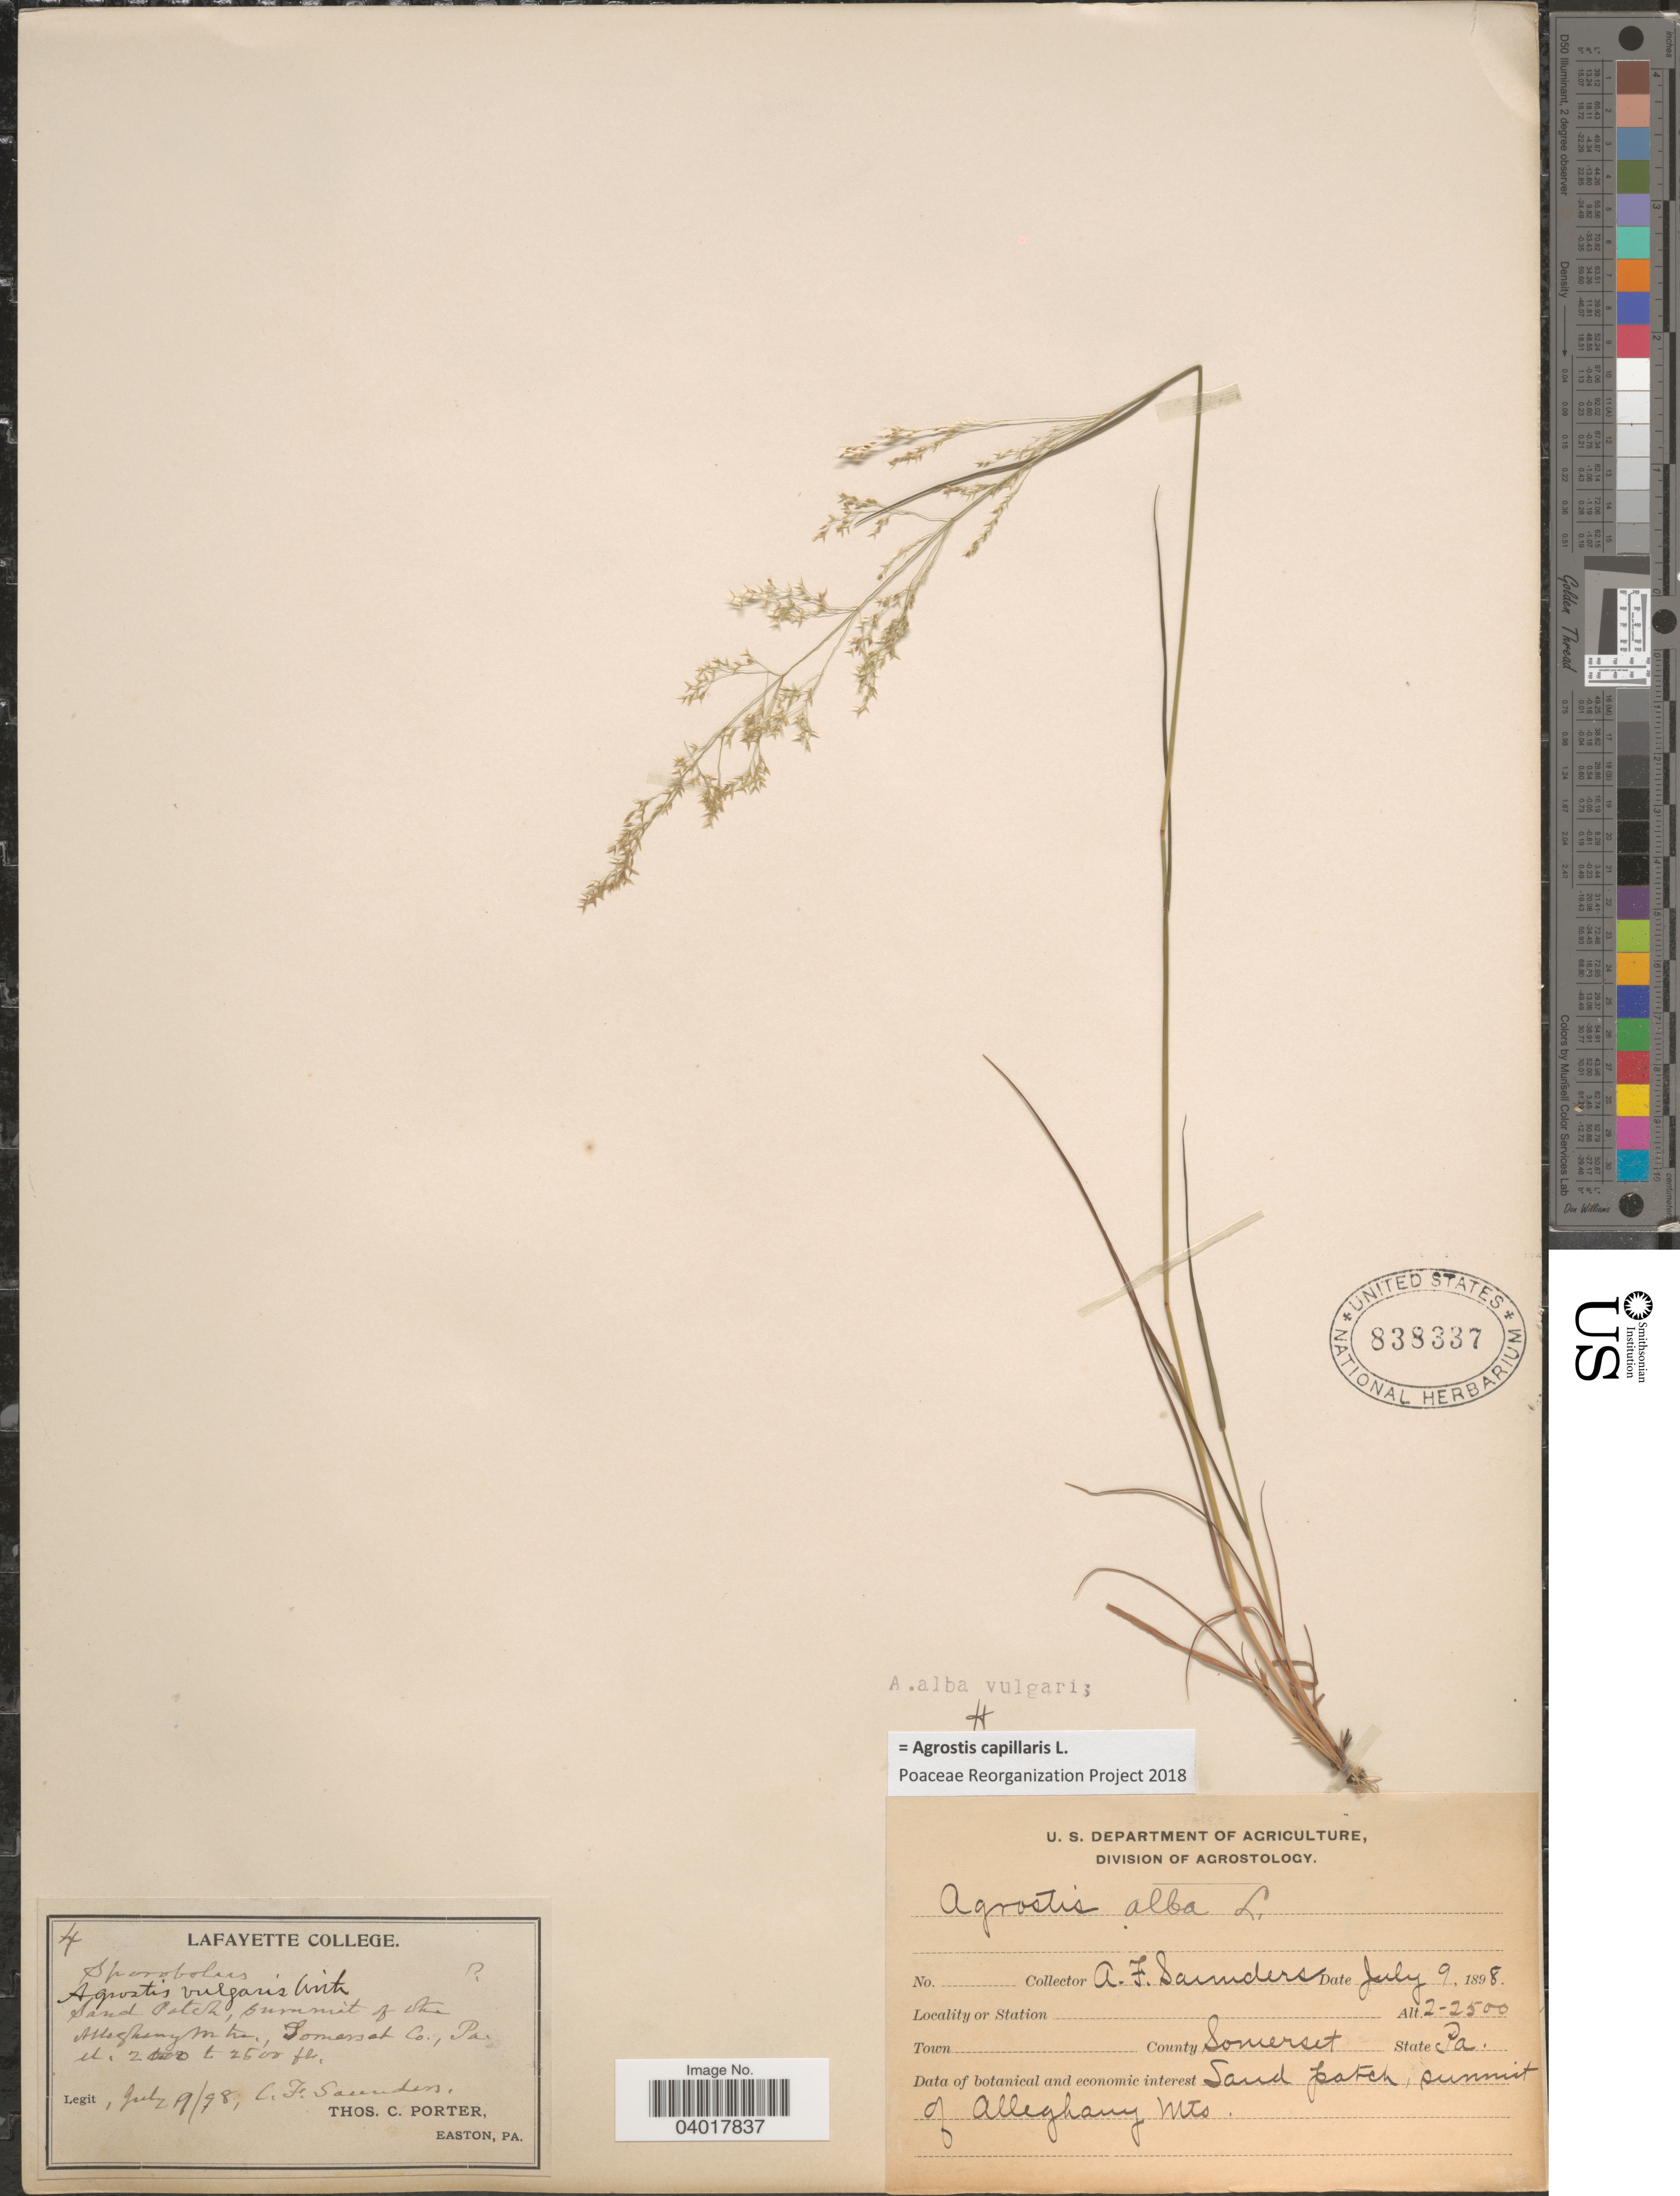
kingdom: Plantae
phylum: Tracheophyta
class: Liliopsida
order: Poales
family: Poaceae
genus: Agrostis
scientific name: Agrostis capillaris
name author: L.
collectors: C. Sanders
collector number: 4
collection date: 1898-07-09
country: United States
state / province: Pennsylvania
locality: Sand Patch, Summit of the Alleghany Mts, Somerset County.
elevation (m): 610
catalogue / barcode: US 838337